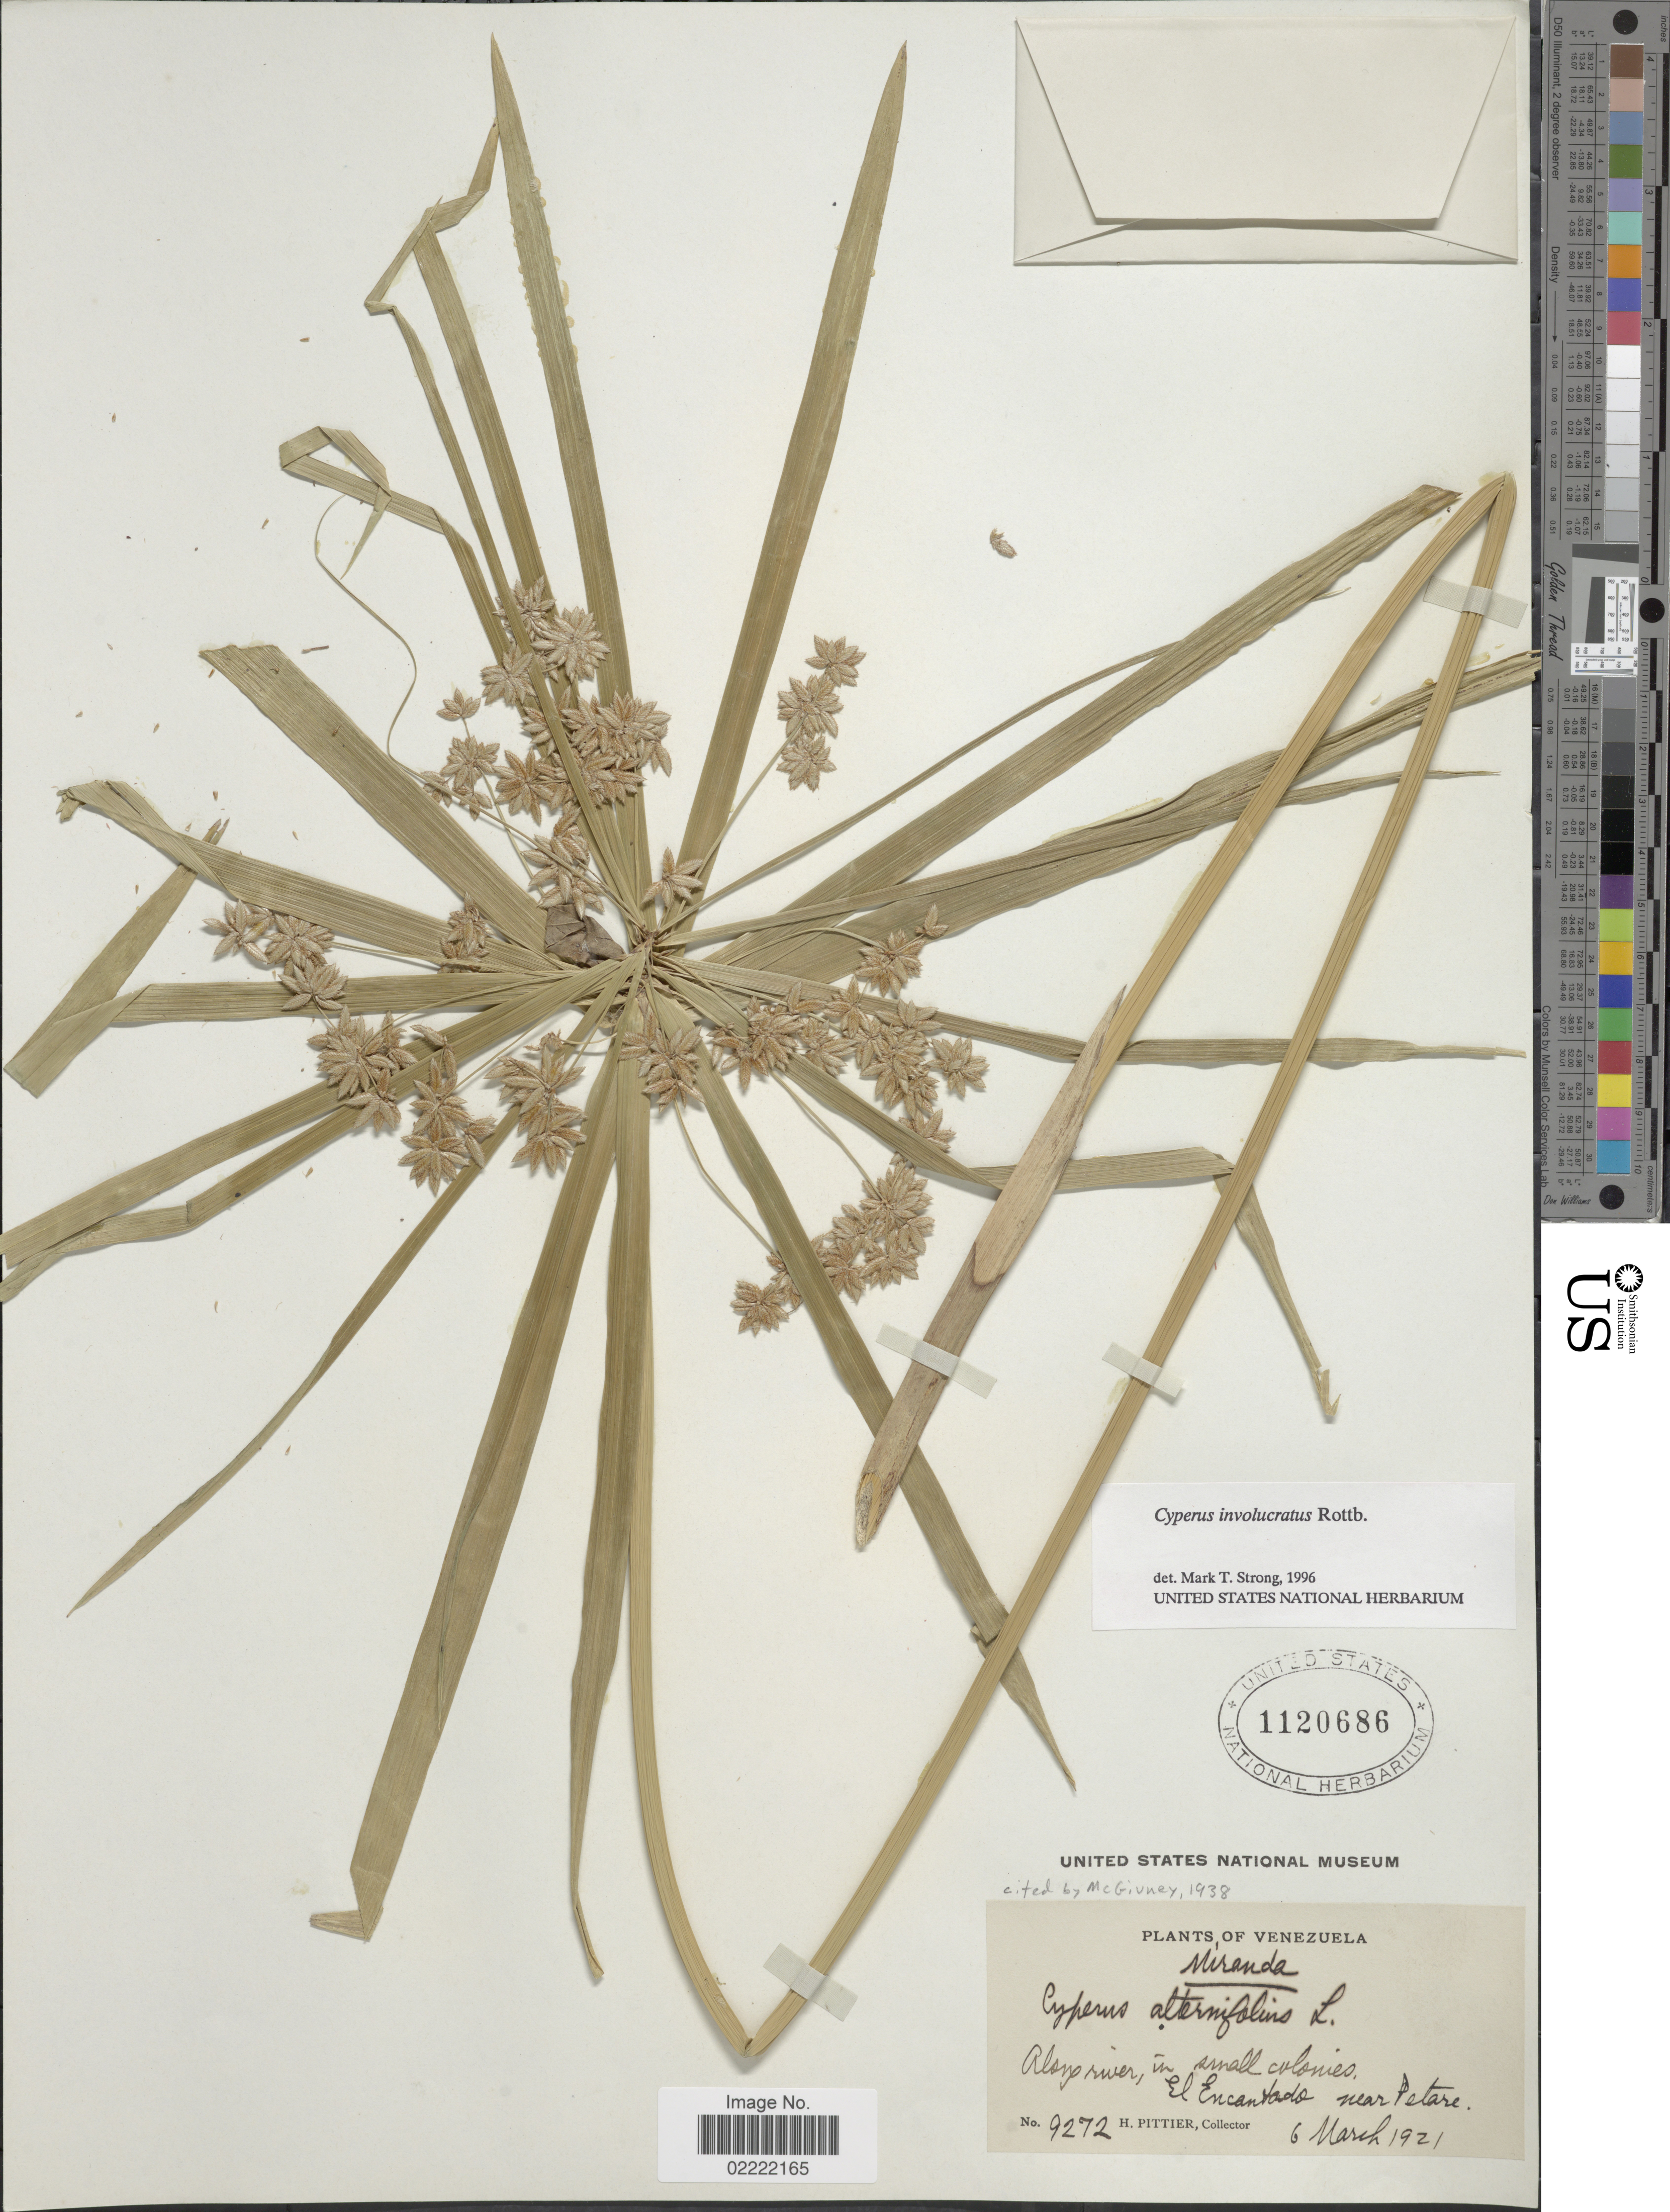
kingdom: Plantae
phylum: Tracheophyta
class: Liliopsida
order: Poales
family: Cyperaceae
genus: Cyperus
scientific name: Cyperus involucratus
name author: Rottb.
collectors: H. F. Pittier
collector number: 9272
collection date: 1921-03-06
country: Venezuela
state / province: Miranda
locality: Along river, in small colonies, El Encantado near Petare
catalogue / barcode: US 1120686